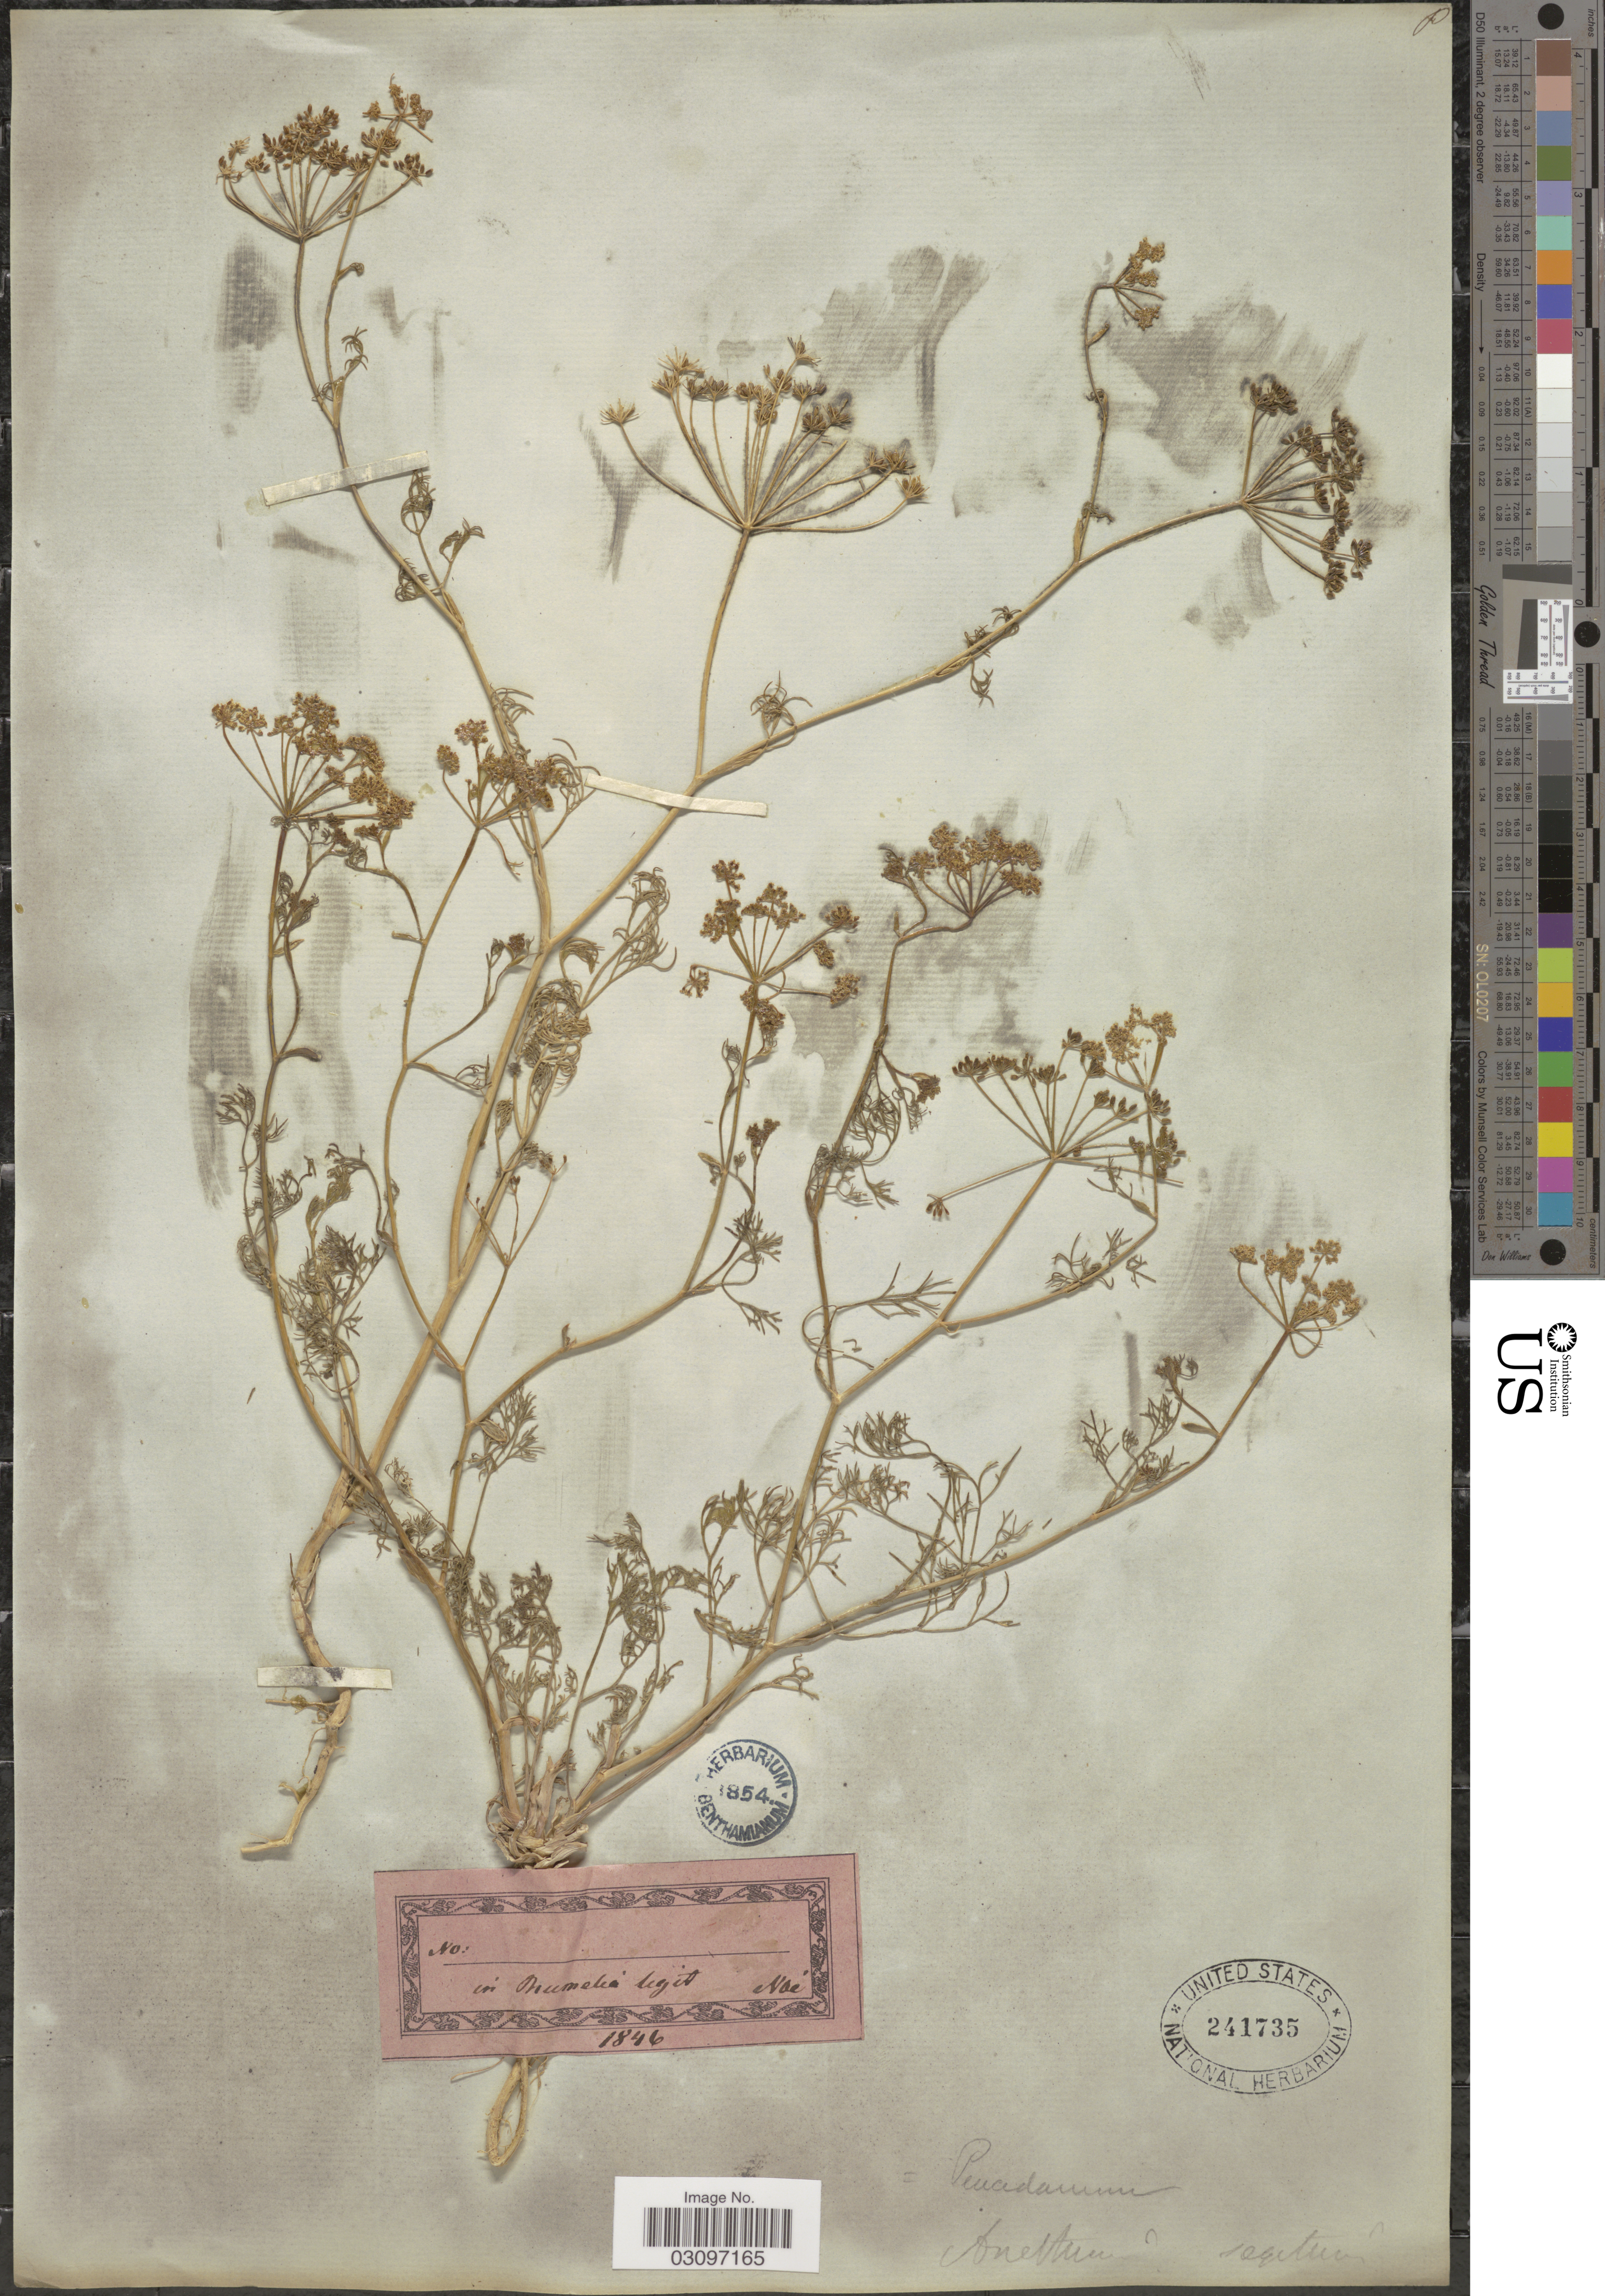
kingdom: Plantae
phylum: Tracheophyta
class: Magnoliopsida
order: Apiales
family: Apiaceae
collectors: Noë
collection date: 1846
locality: In Brumetia. [interpreted]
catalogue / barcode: US 241735